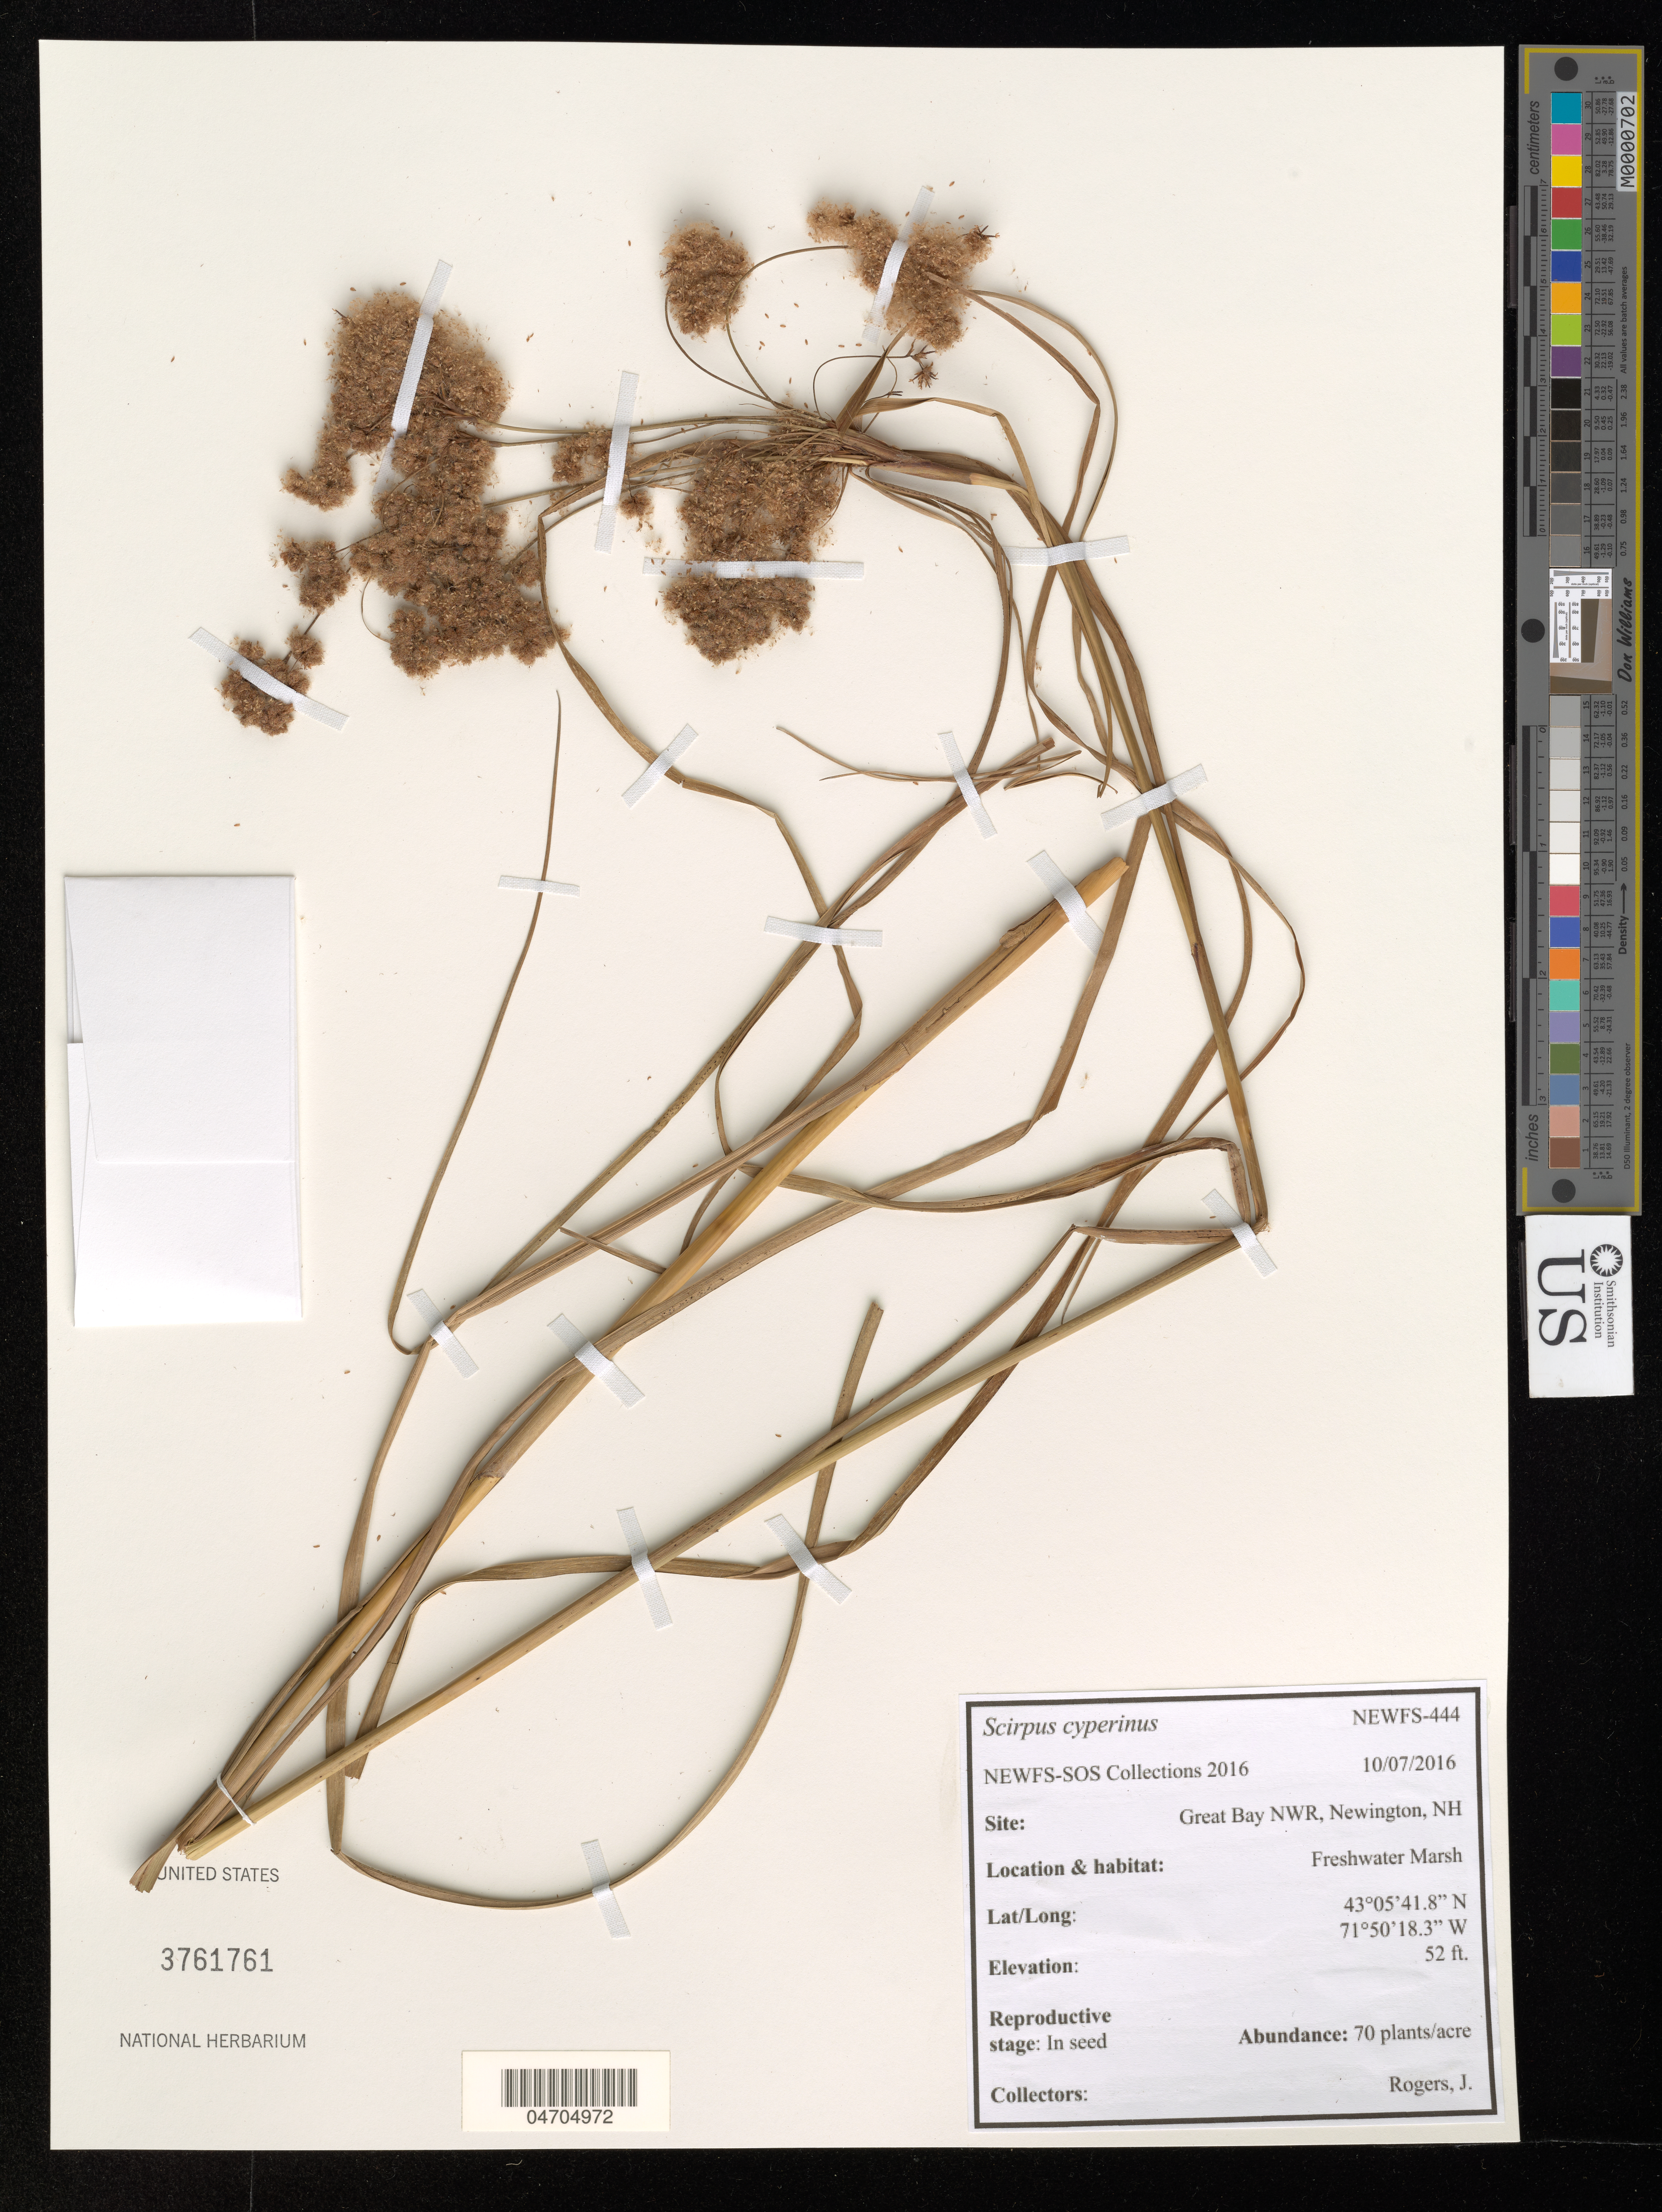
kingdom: Plantae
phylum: Tracheophyta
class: Liliopsida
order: Poales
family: Cyperaceae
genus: Scirpus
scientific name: Scirpus cyperinus (L.) Kunth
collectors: J. Rogers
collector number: NEWFS-444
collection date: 2016-10-07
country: United States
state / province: New Hampshire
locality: Great Bay NWR, Newington.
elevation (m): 16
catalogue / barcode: US 3761761